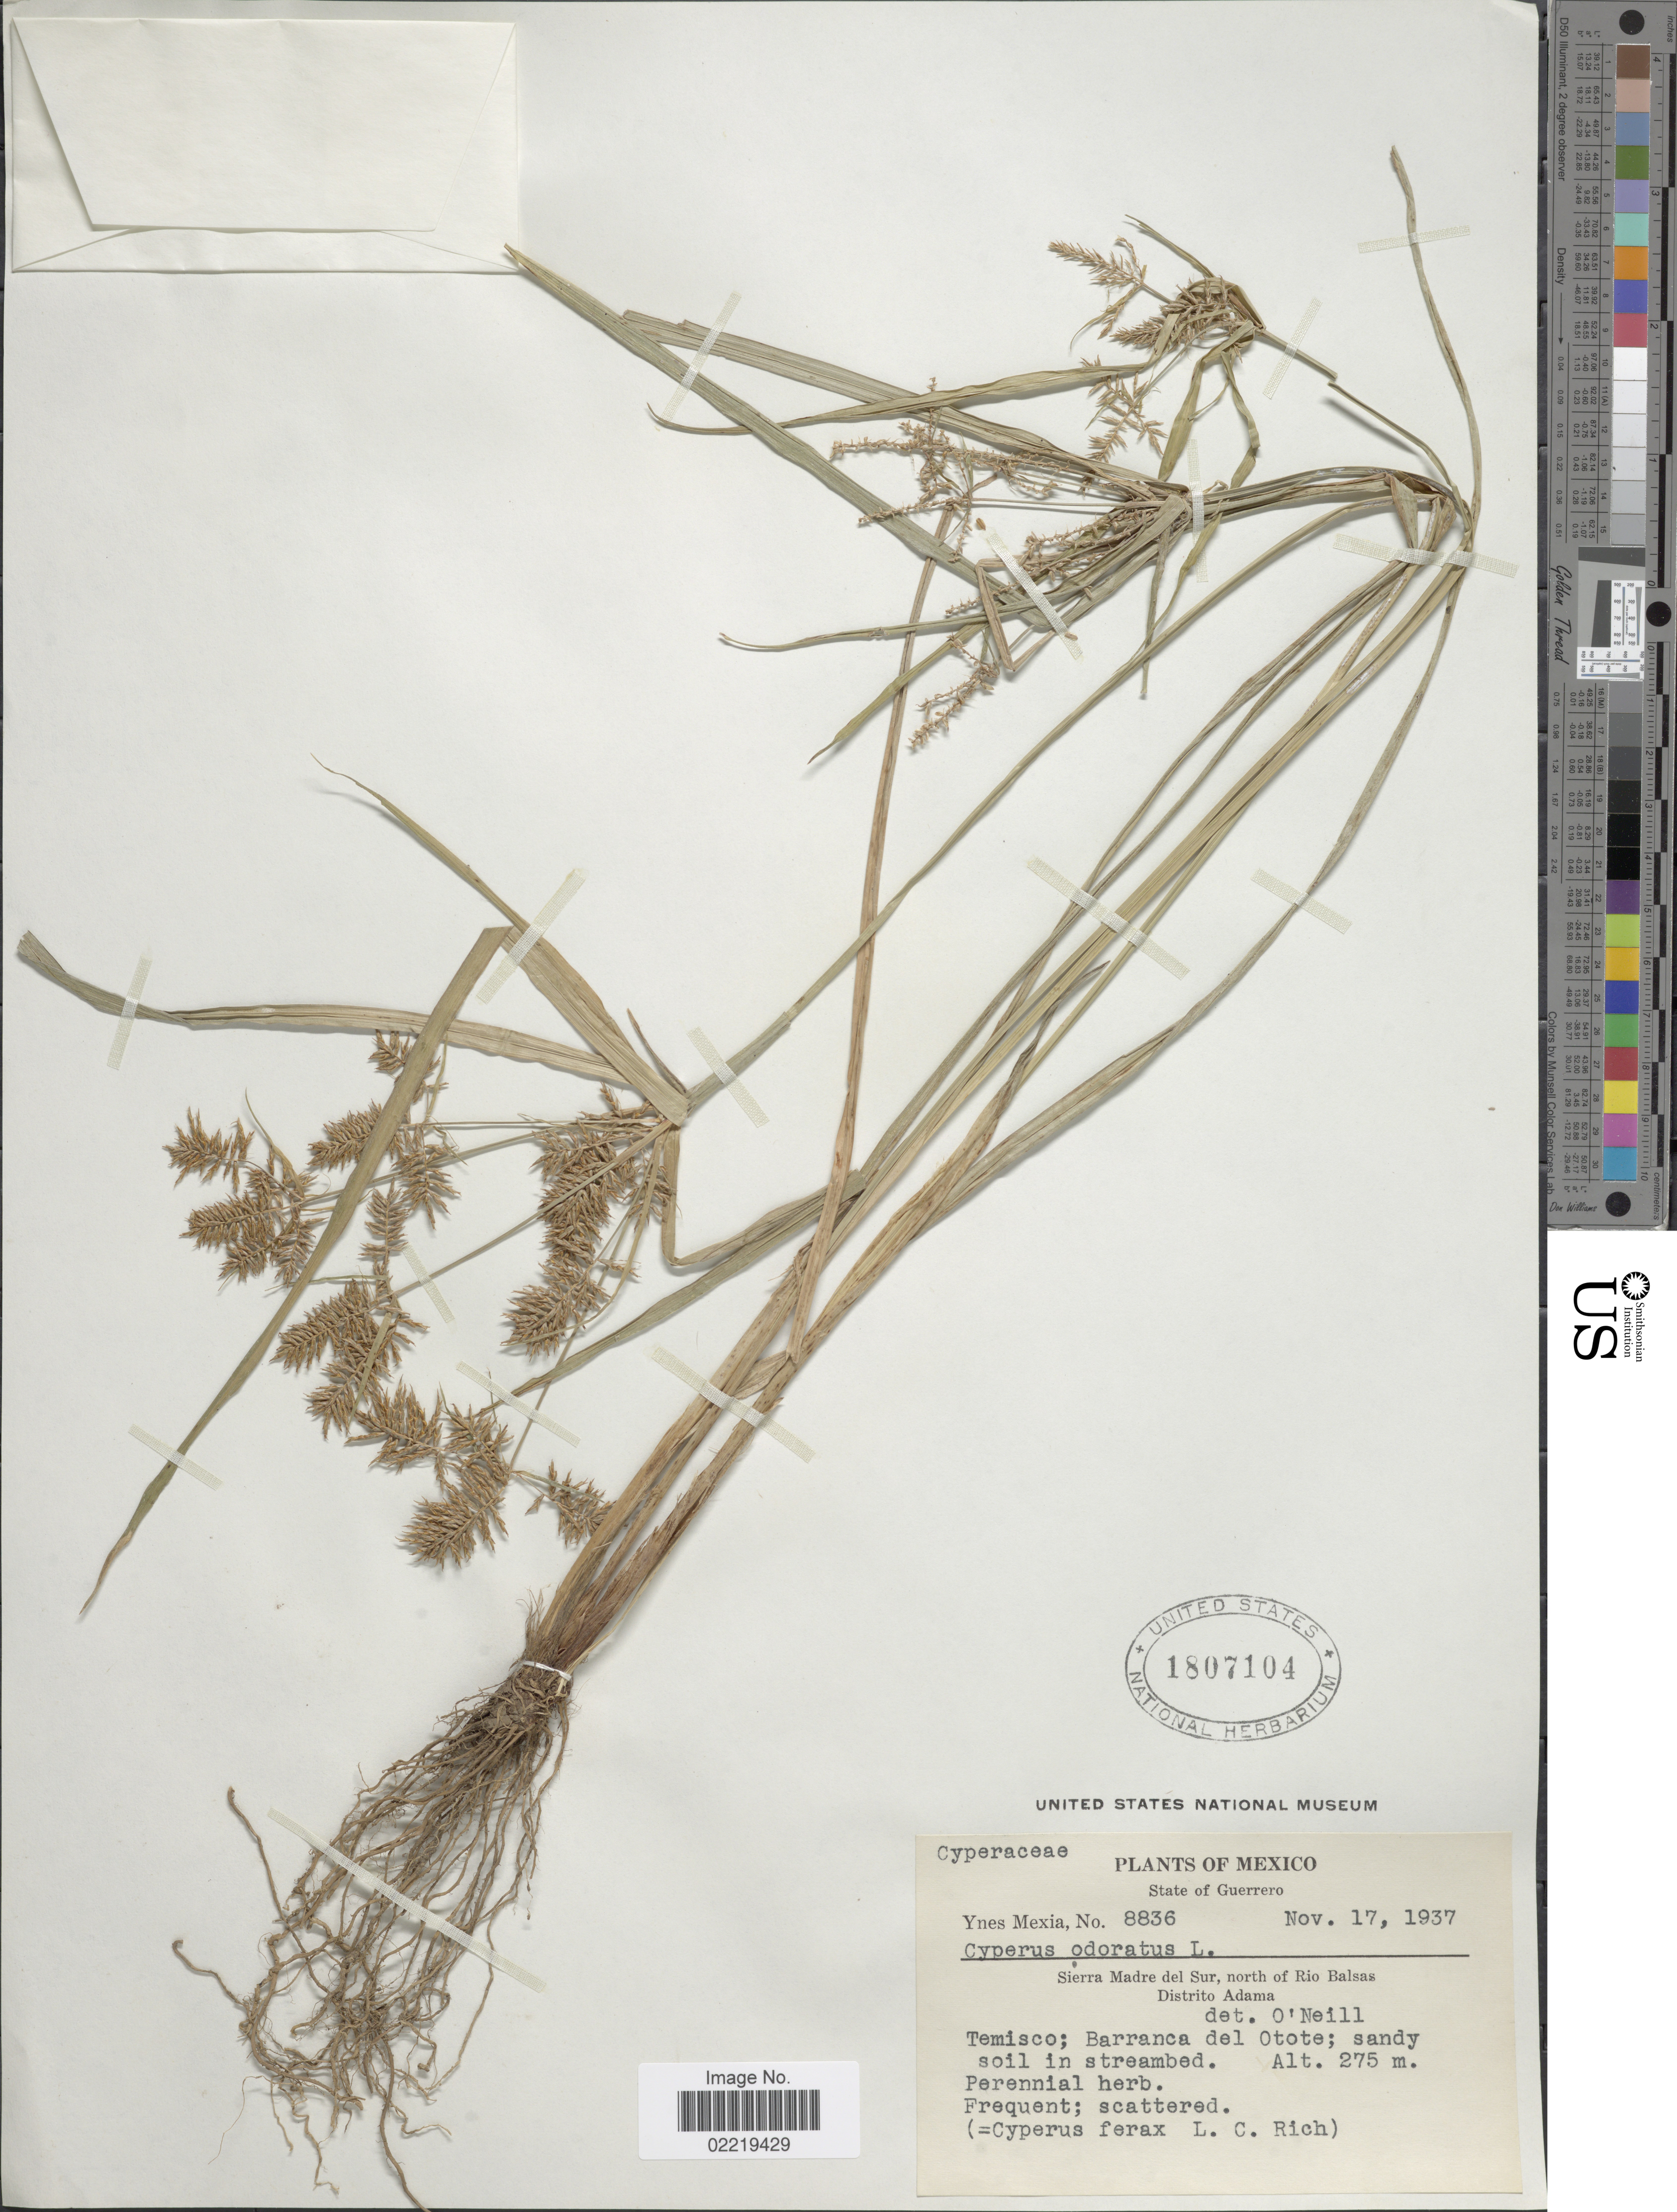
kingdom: Plantae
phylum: Tracheophyta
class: Liliopsida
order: Poales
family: Cyperaceae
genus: Cyperus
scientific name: Cyperus odoratus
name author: L.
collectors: Y. Mexia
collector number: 8836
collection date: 1937-11-17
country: Mexico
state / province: Guerrero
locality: State of Guerrero, Temisco, Barranca del Otote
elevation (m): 275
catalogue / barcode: US 1807104